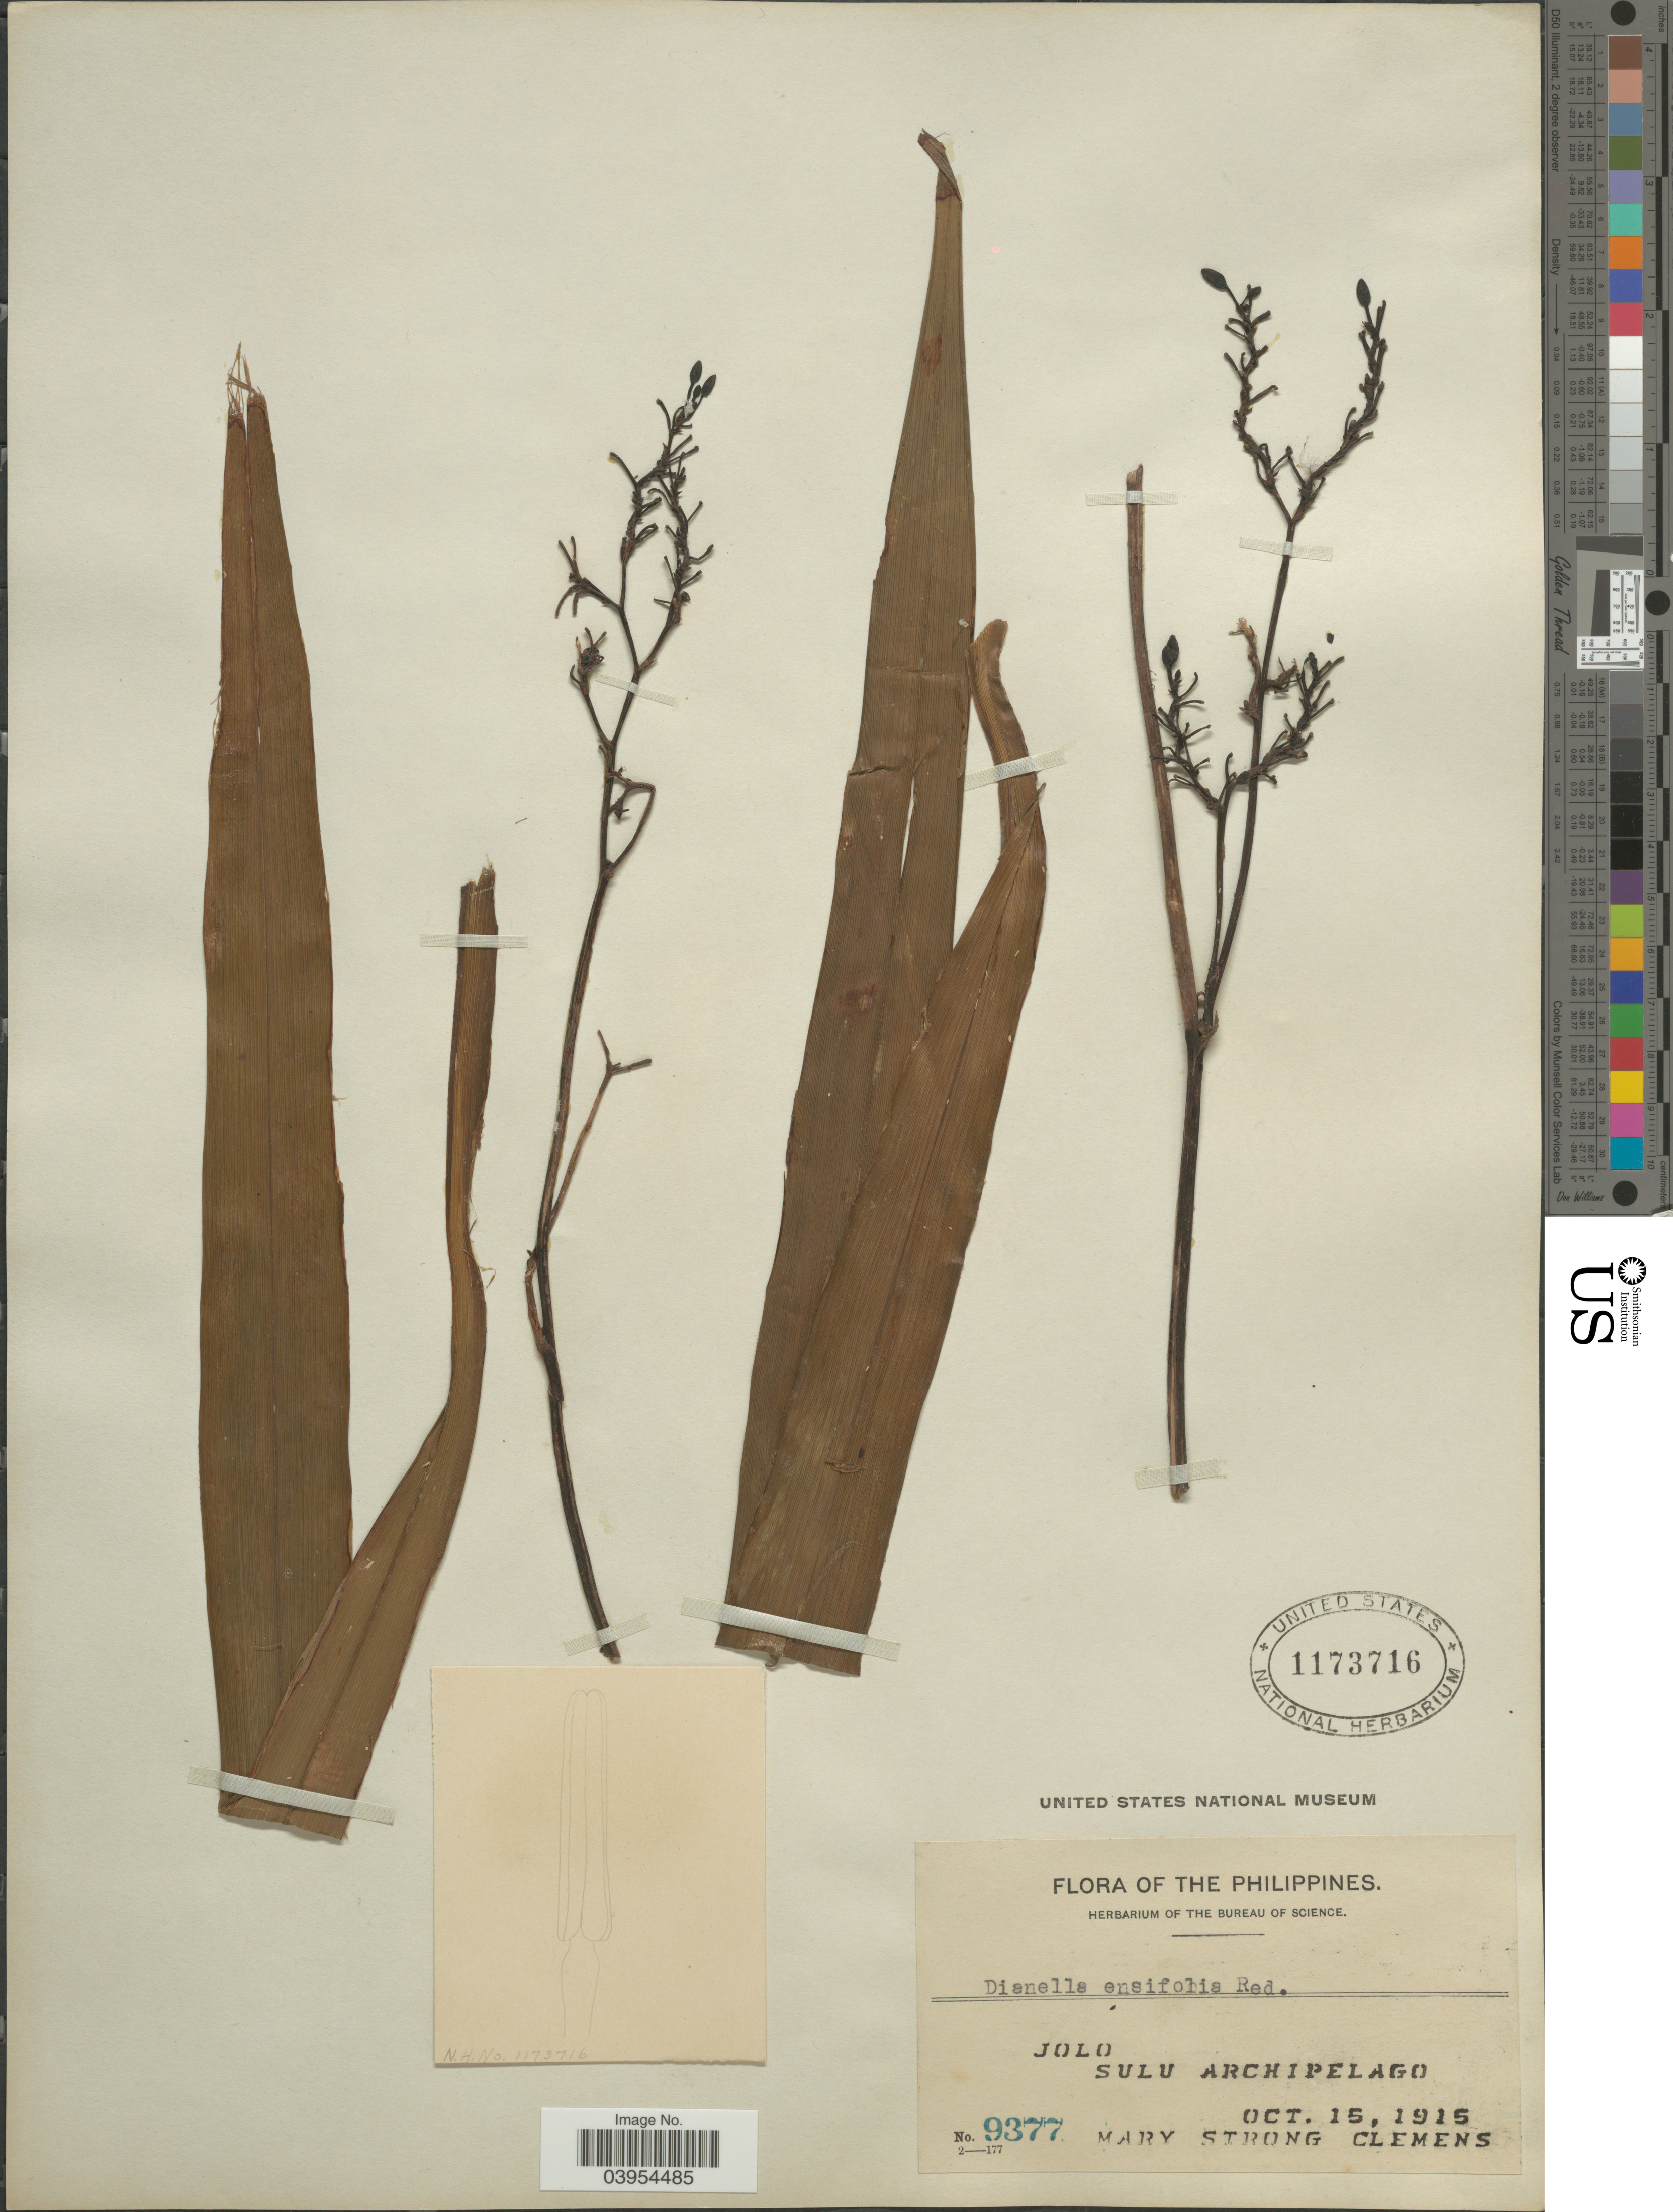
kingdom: Plantae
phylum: Tracheophyta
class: Liliopsida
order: Asparagales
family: Asphodelaceae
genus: Dianella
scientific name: Dianella ensifolia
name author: (L.) DC.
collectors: M. S. Clemens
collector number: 9377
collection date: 1915-10-15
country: Philippines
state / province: Muslim Mindanao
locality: Jolo. Sulu Archipelago.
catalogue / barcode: US 1173716